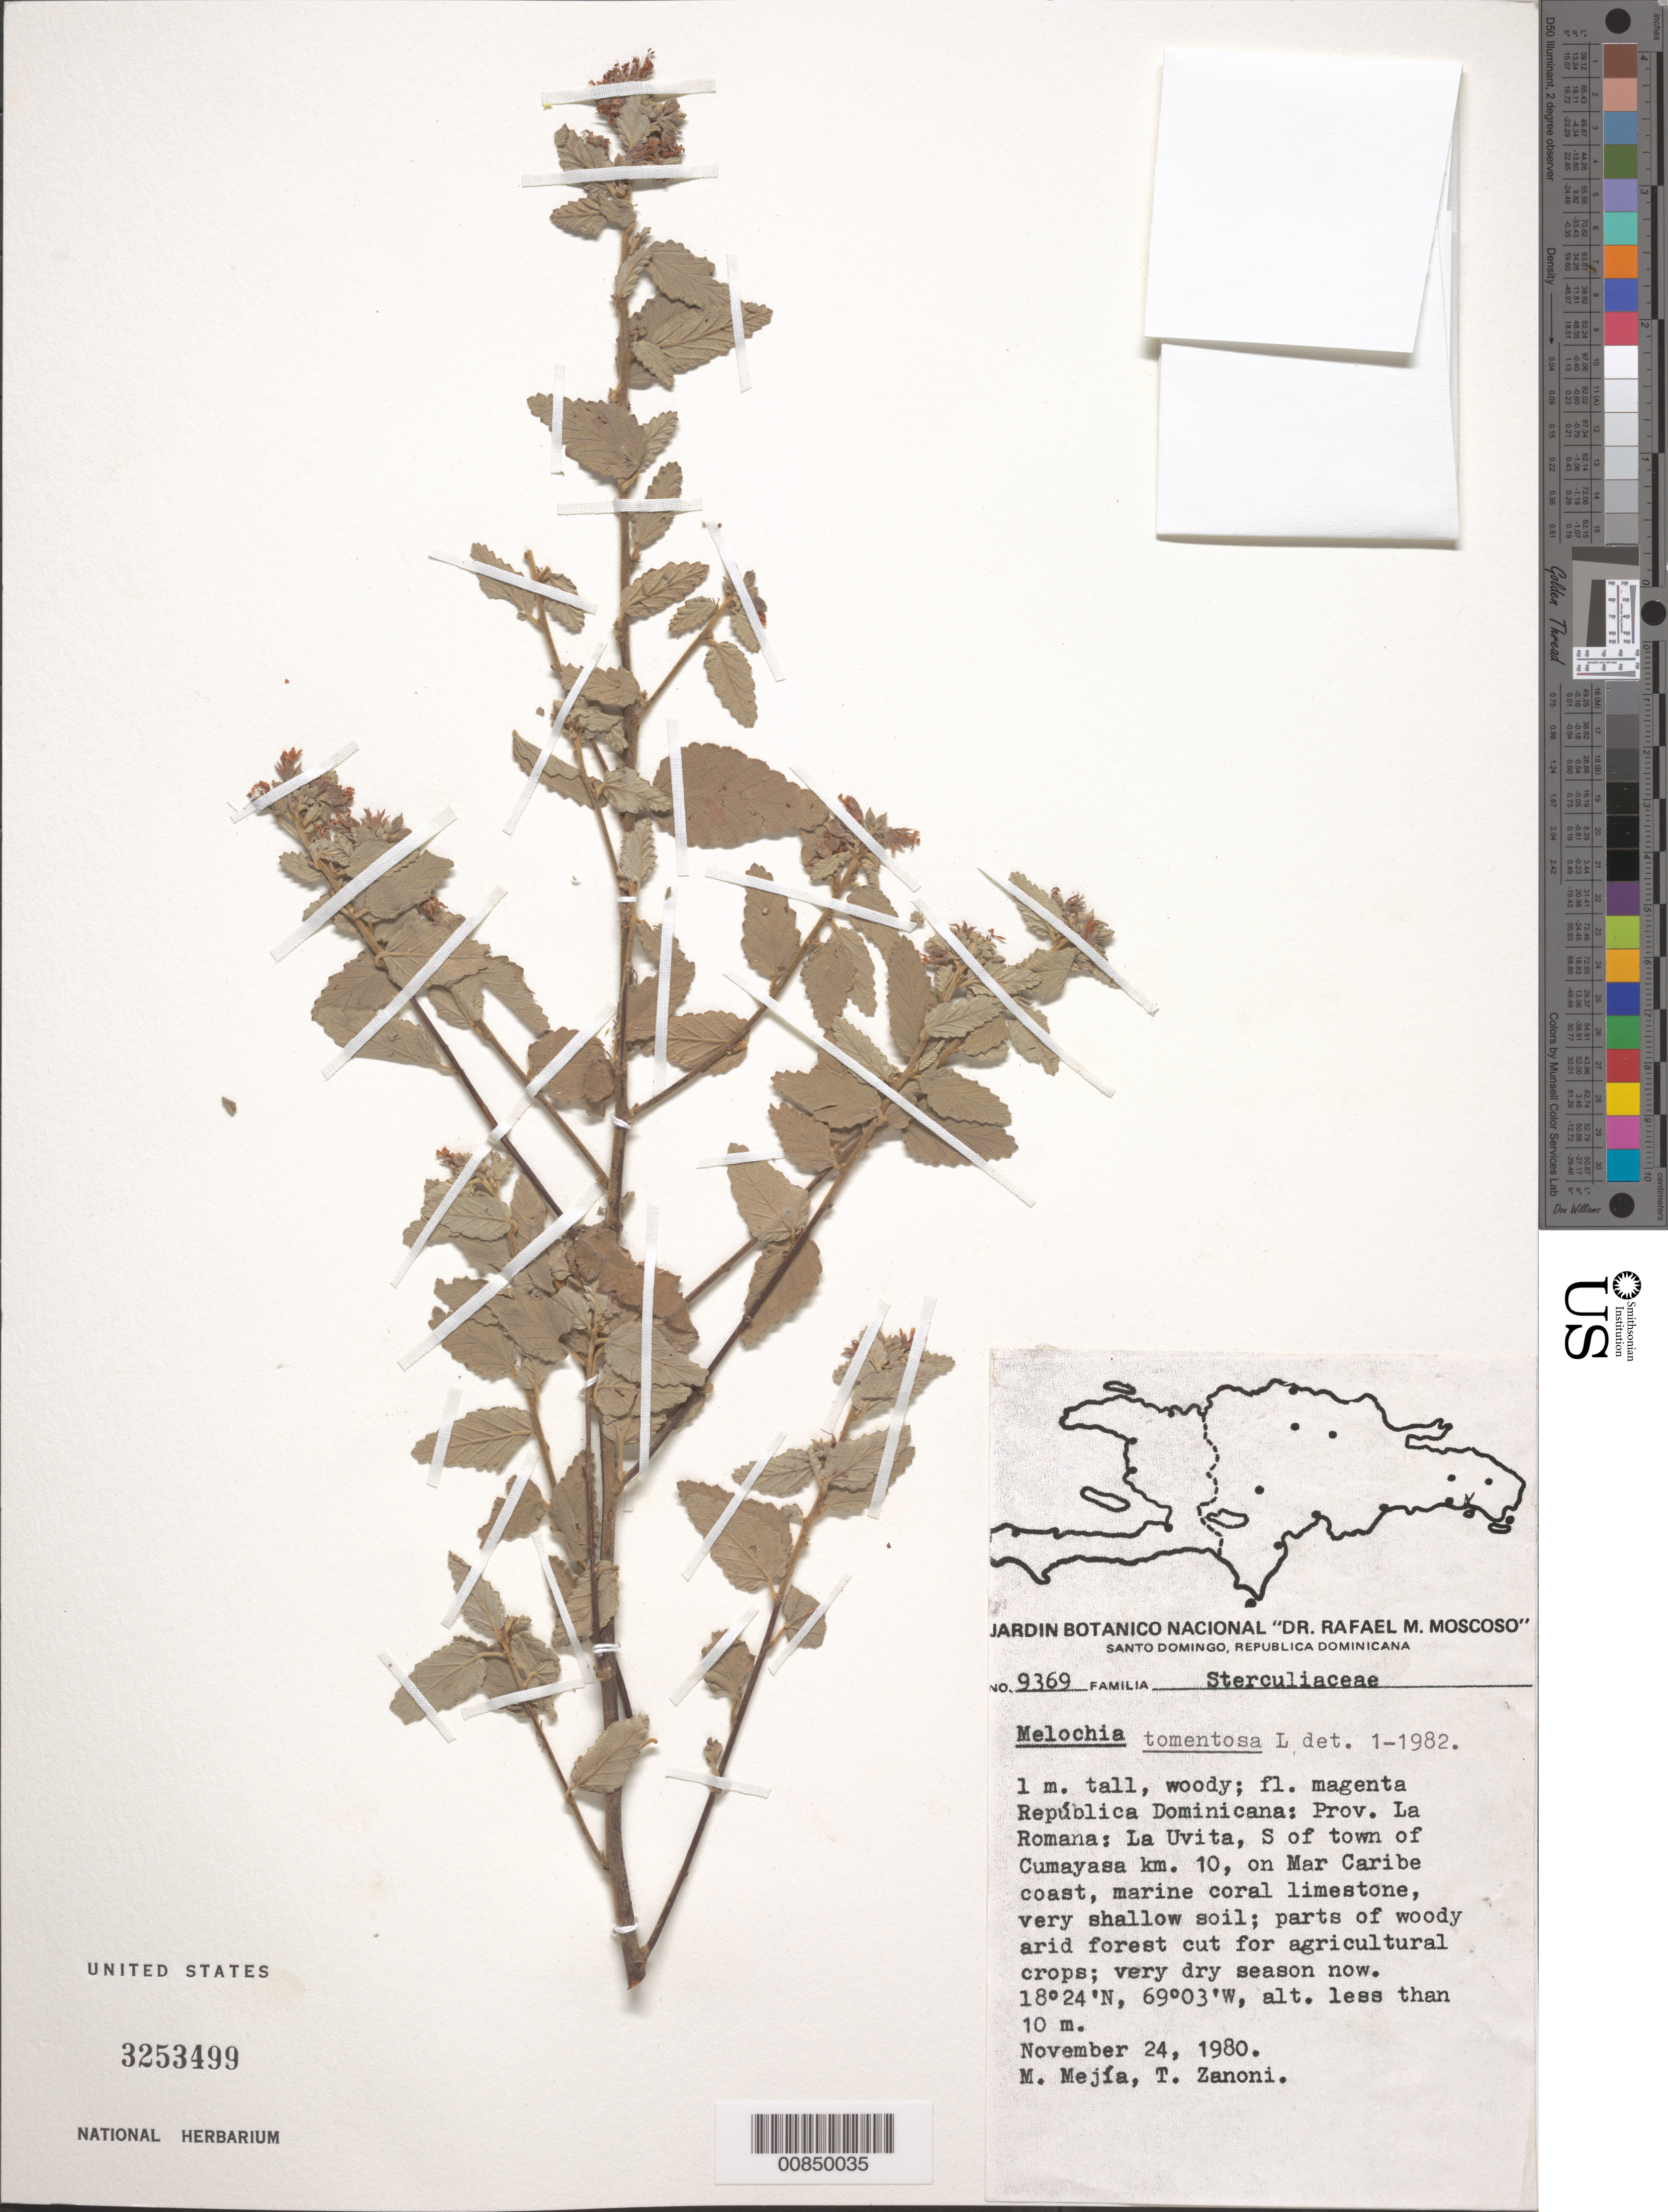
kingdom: Plantae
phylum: Tracheophyta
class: Magnoliopsida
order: Malvales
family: Malvaceae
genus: Melochia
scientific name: Melochia tomentosa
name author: L.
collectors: M. Mejia & T. A. Zanoni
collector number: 9369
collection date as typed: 24 Nov 1980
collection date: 1980-11-24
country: Dominican Republic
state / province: La Romana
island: Hispaniola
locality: La Uvita, S of town of Cumayasa km. 10, on Mar Caribe coast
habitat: Coast, marine coral limestone, very shallow soil; parts of woody arid forest cut for agricultural crops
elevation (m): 10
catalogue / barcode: US 3253499